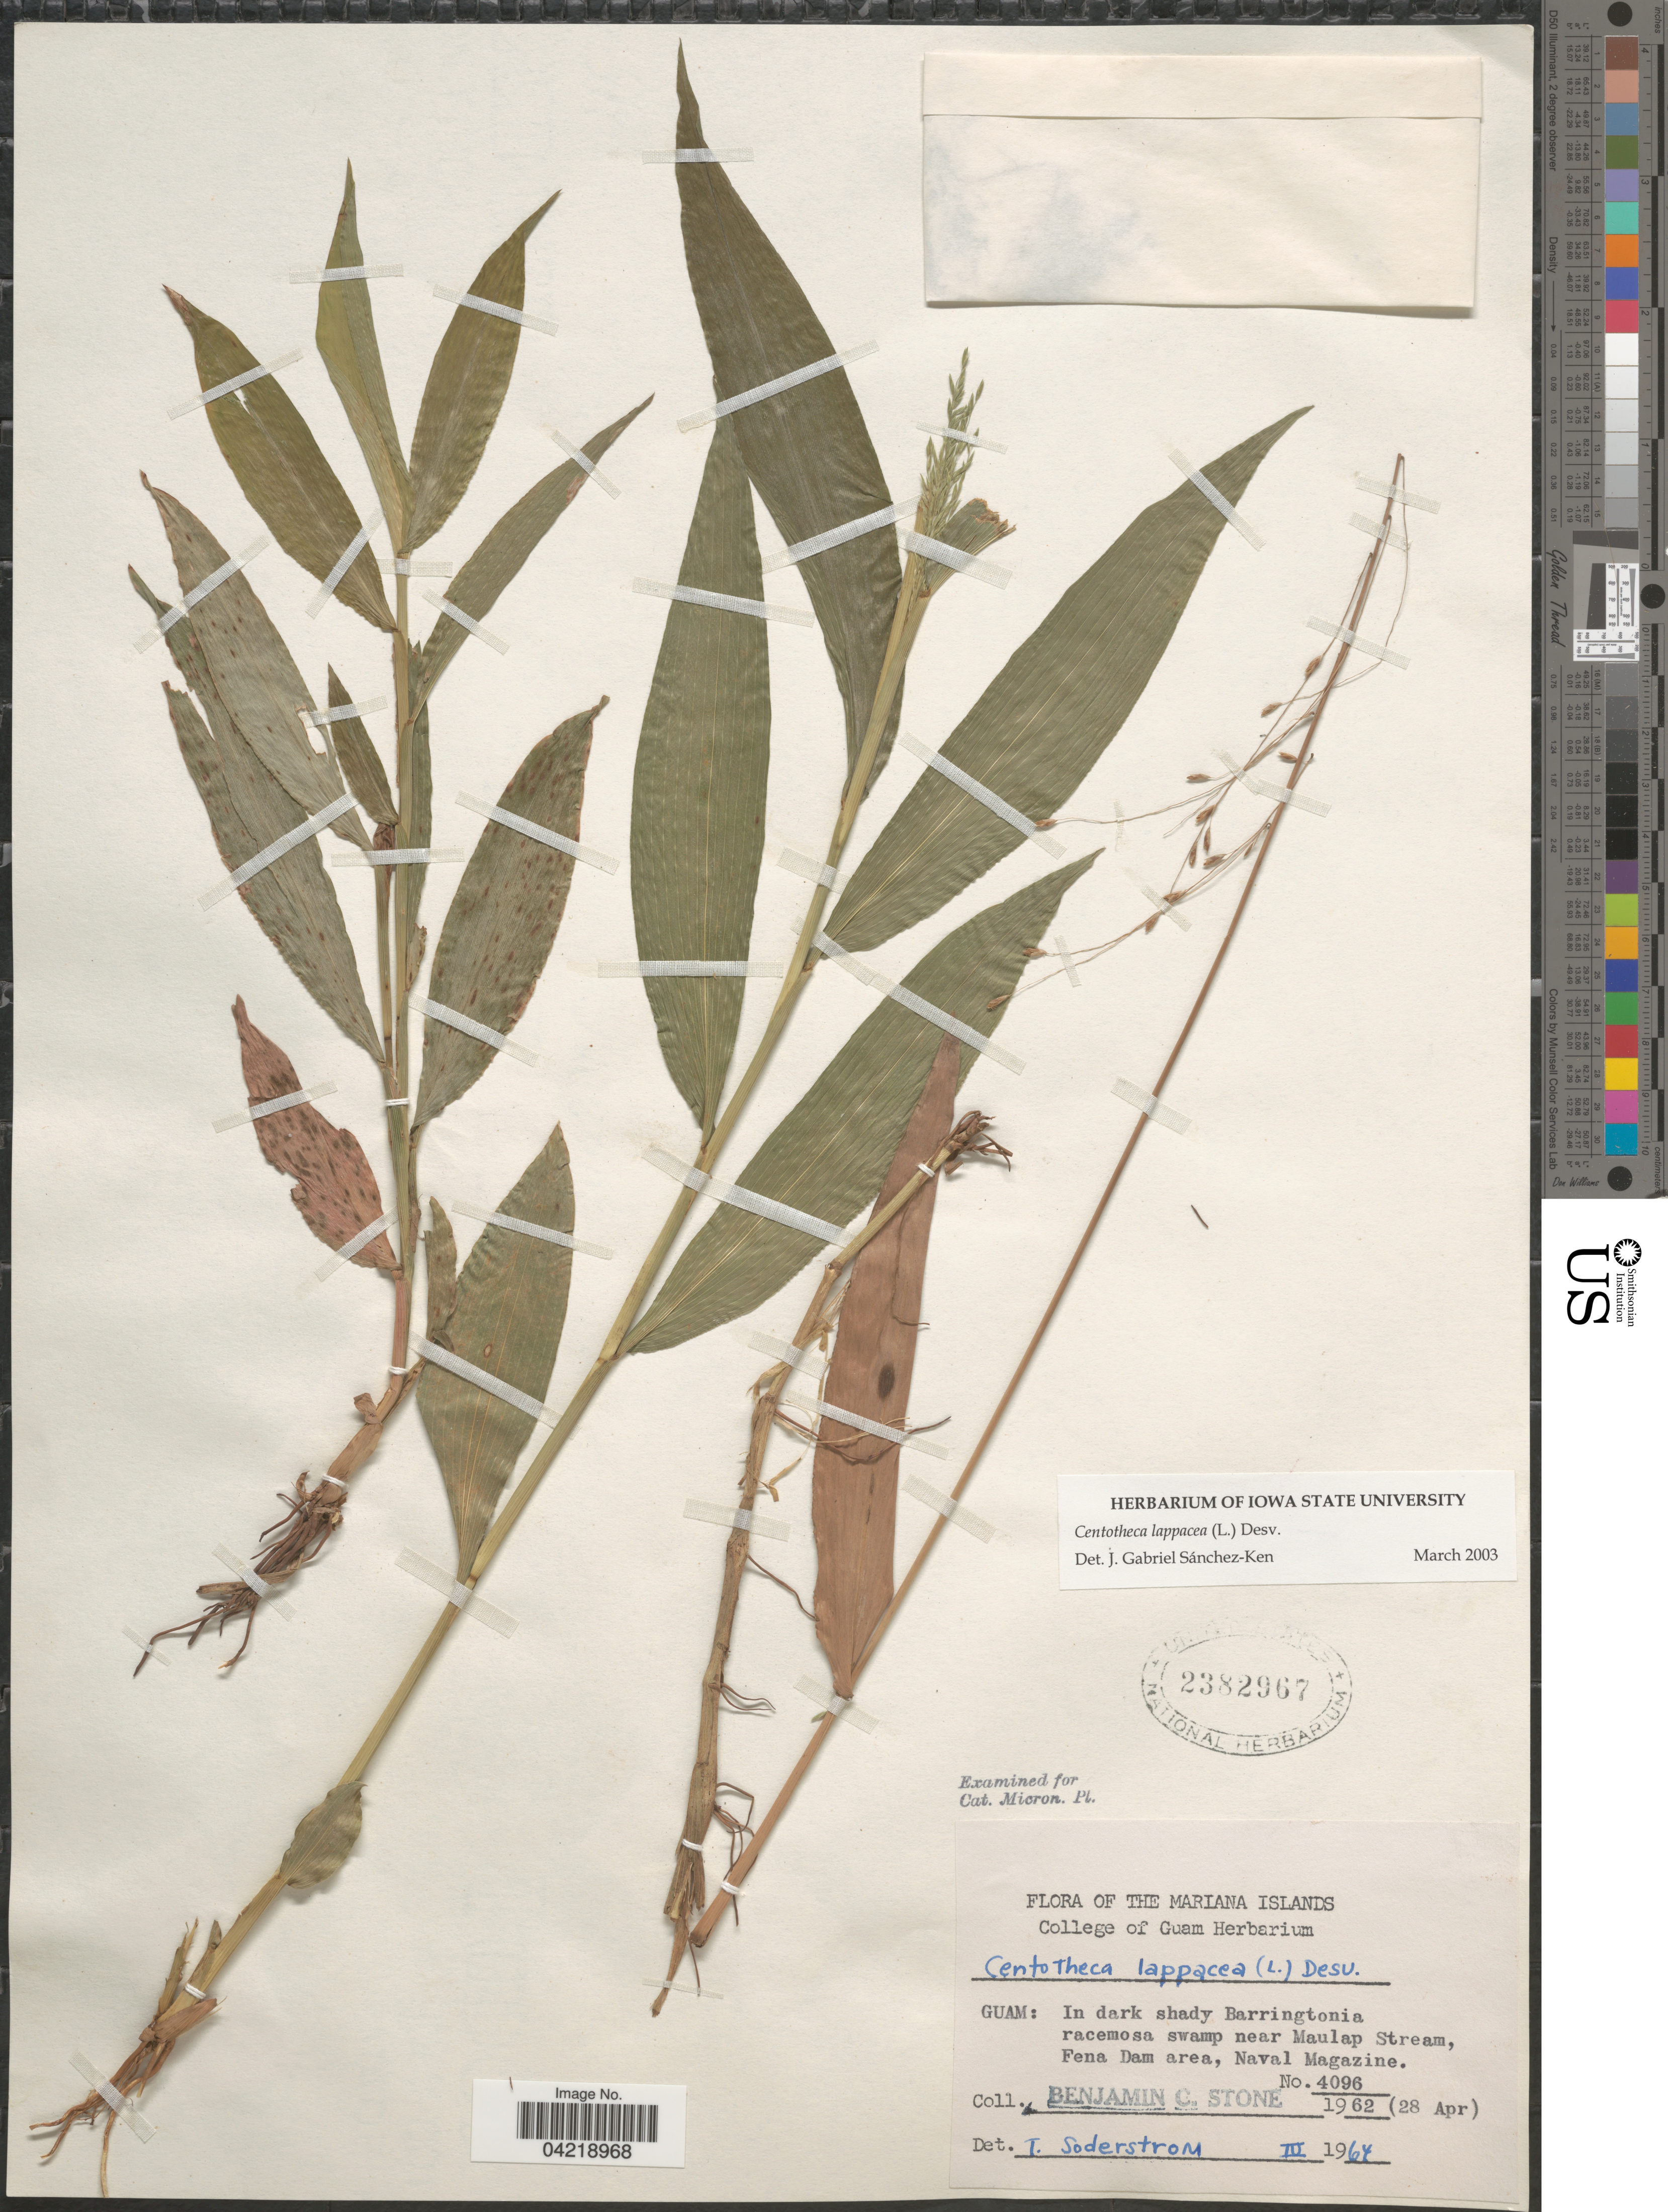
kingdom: Plantae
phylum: Tracheophyta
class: Liliopsida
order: Poales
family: Poaceae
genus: Centotheca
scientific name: Centotheca lappacea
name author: (L.) Desv.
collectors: B. C. Stone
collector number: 4096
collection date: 1962-04-28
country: Guam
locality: Mariana Islands. In dark shady Barringtonia racemosa swamp near Maulap Stream, Fena Dam area, Naval Magazine.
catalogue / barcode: US 2382967